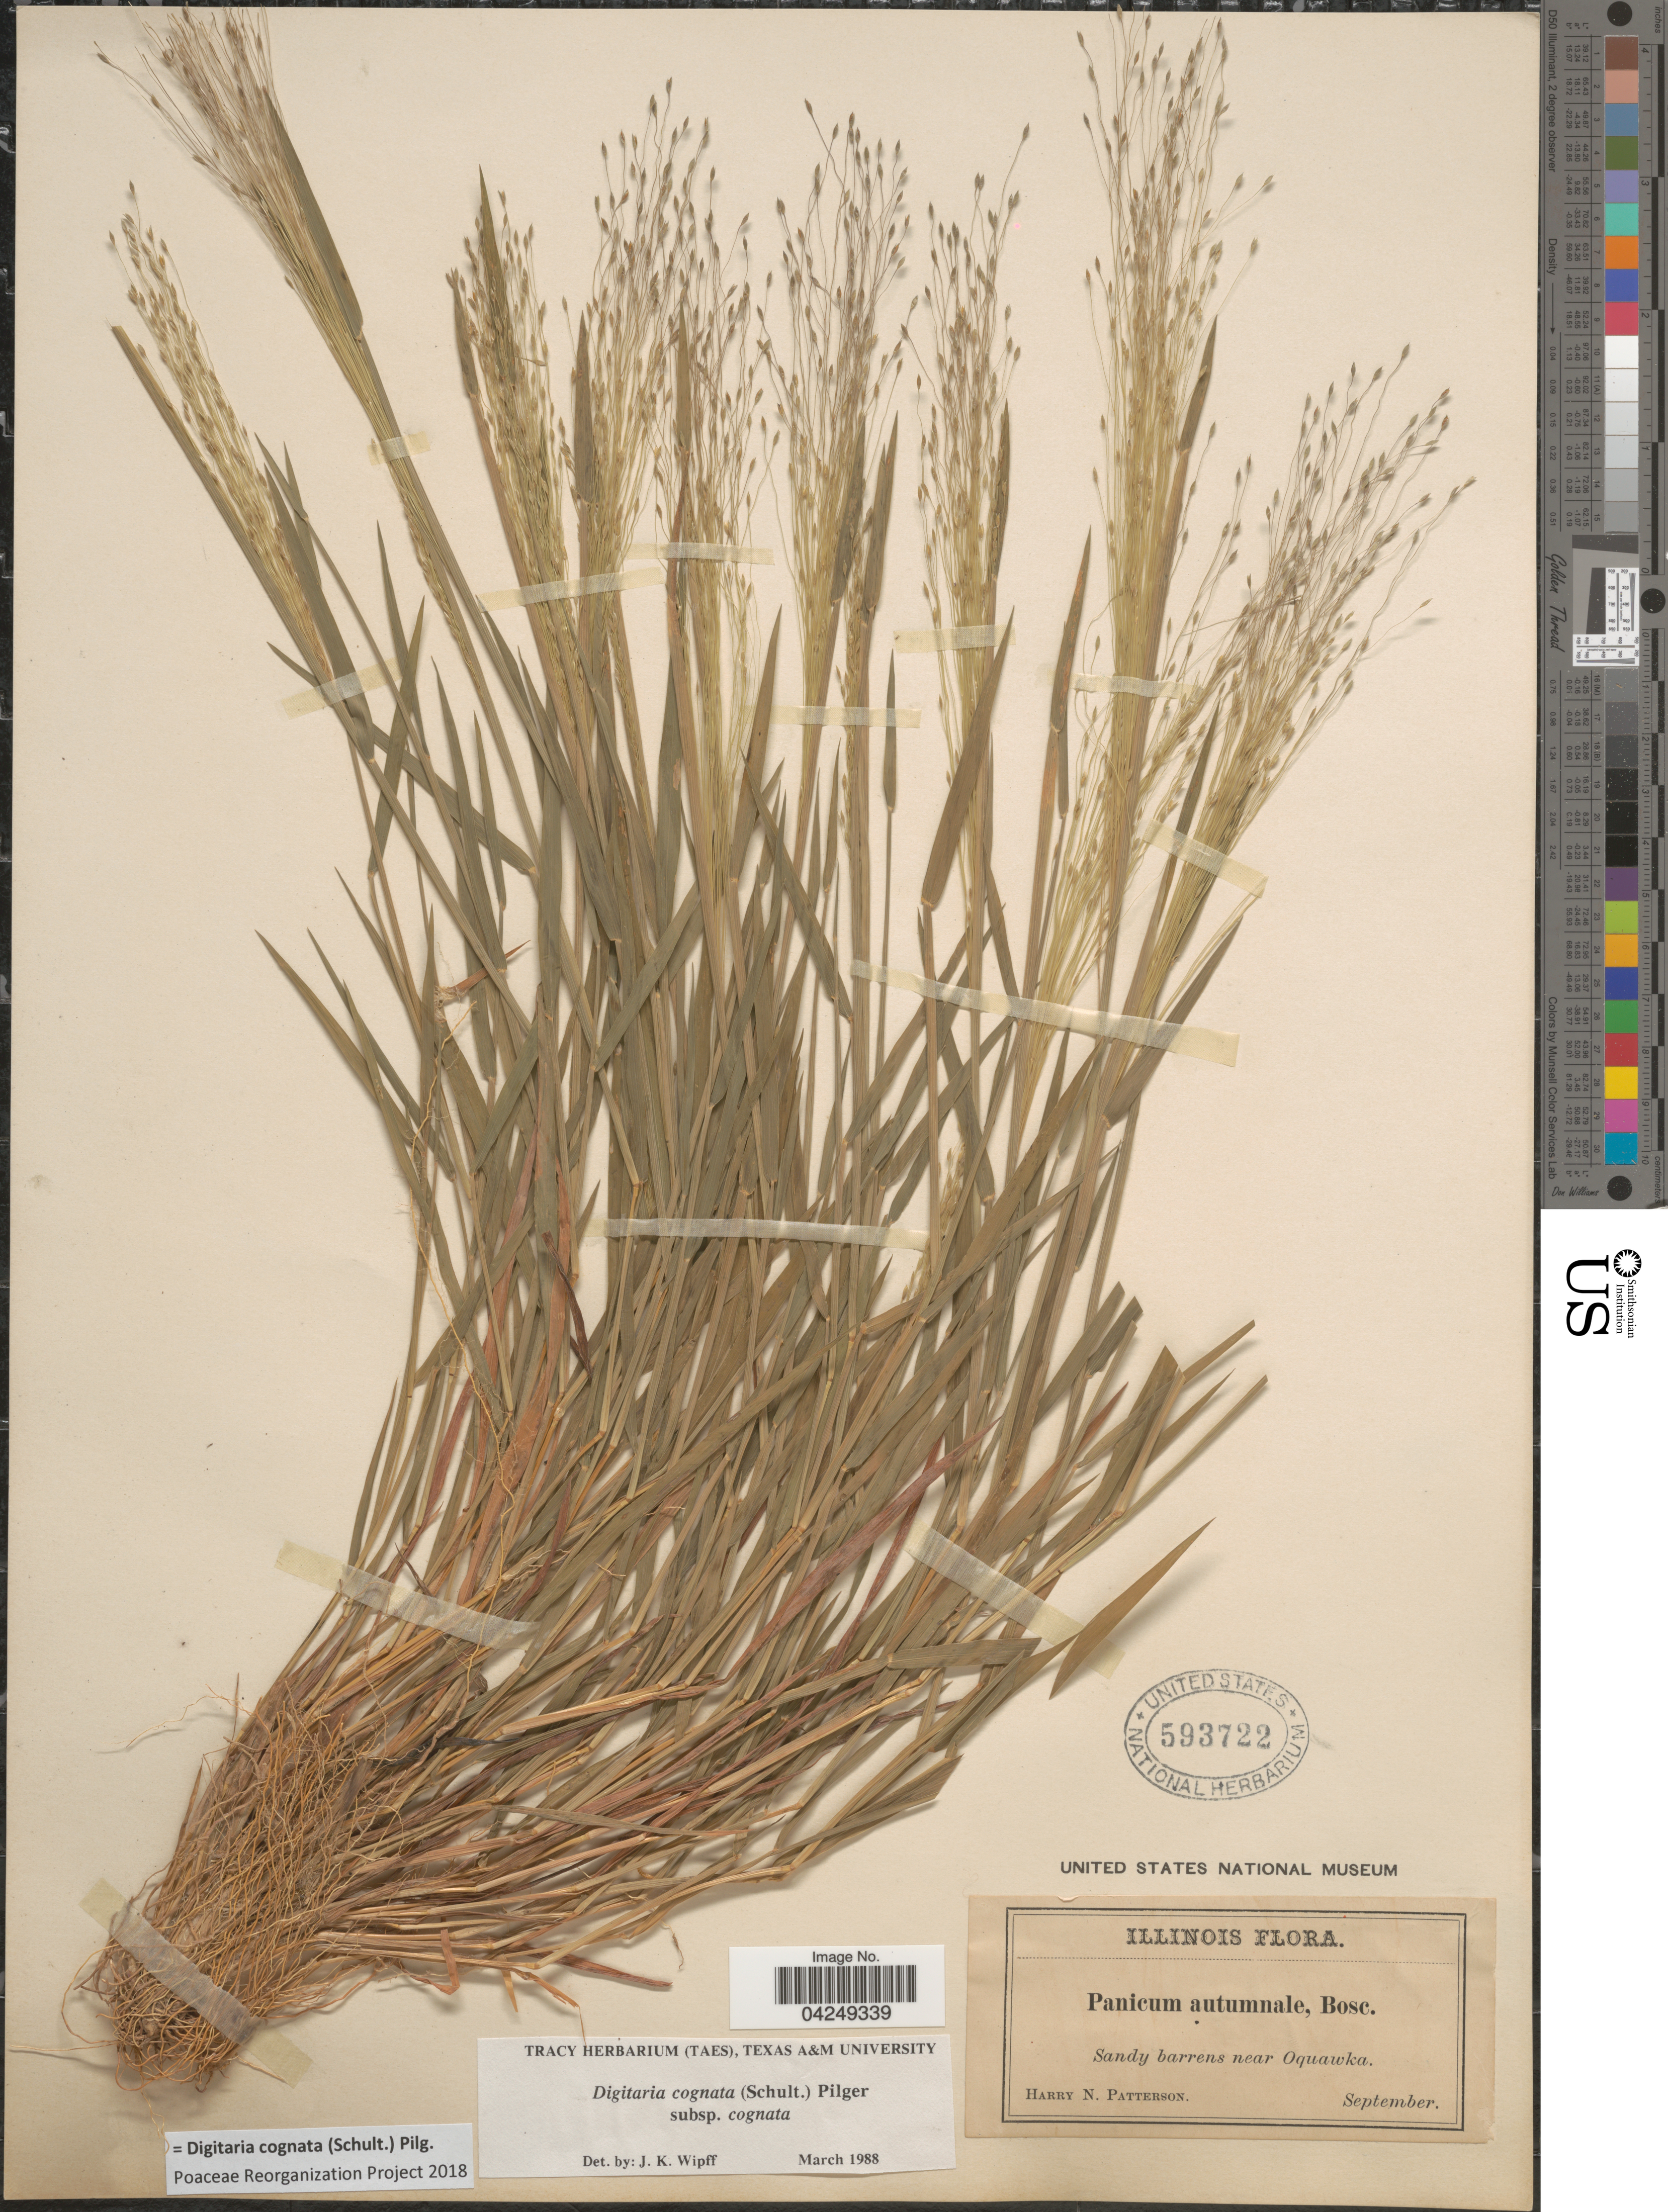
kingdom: Plantae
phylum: Tracheophyta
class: Liliopsida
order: Poales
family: Poaceae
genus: Digitaria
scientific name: Digitaria cognata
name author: (Scult.) Pilg.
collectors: H. N. Patterson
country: United States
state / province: Illinois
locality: Sandy barrens near Oquawka.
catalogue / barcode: US 593722